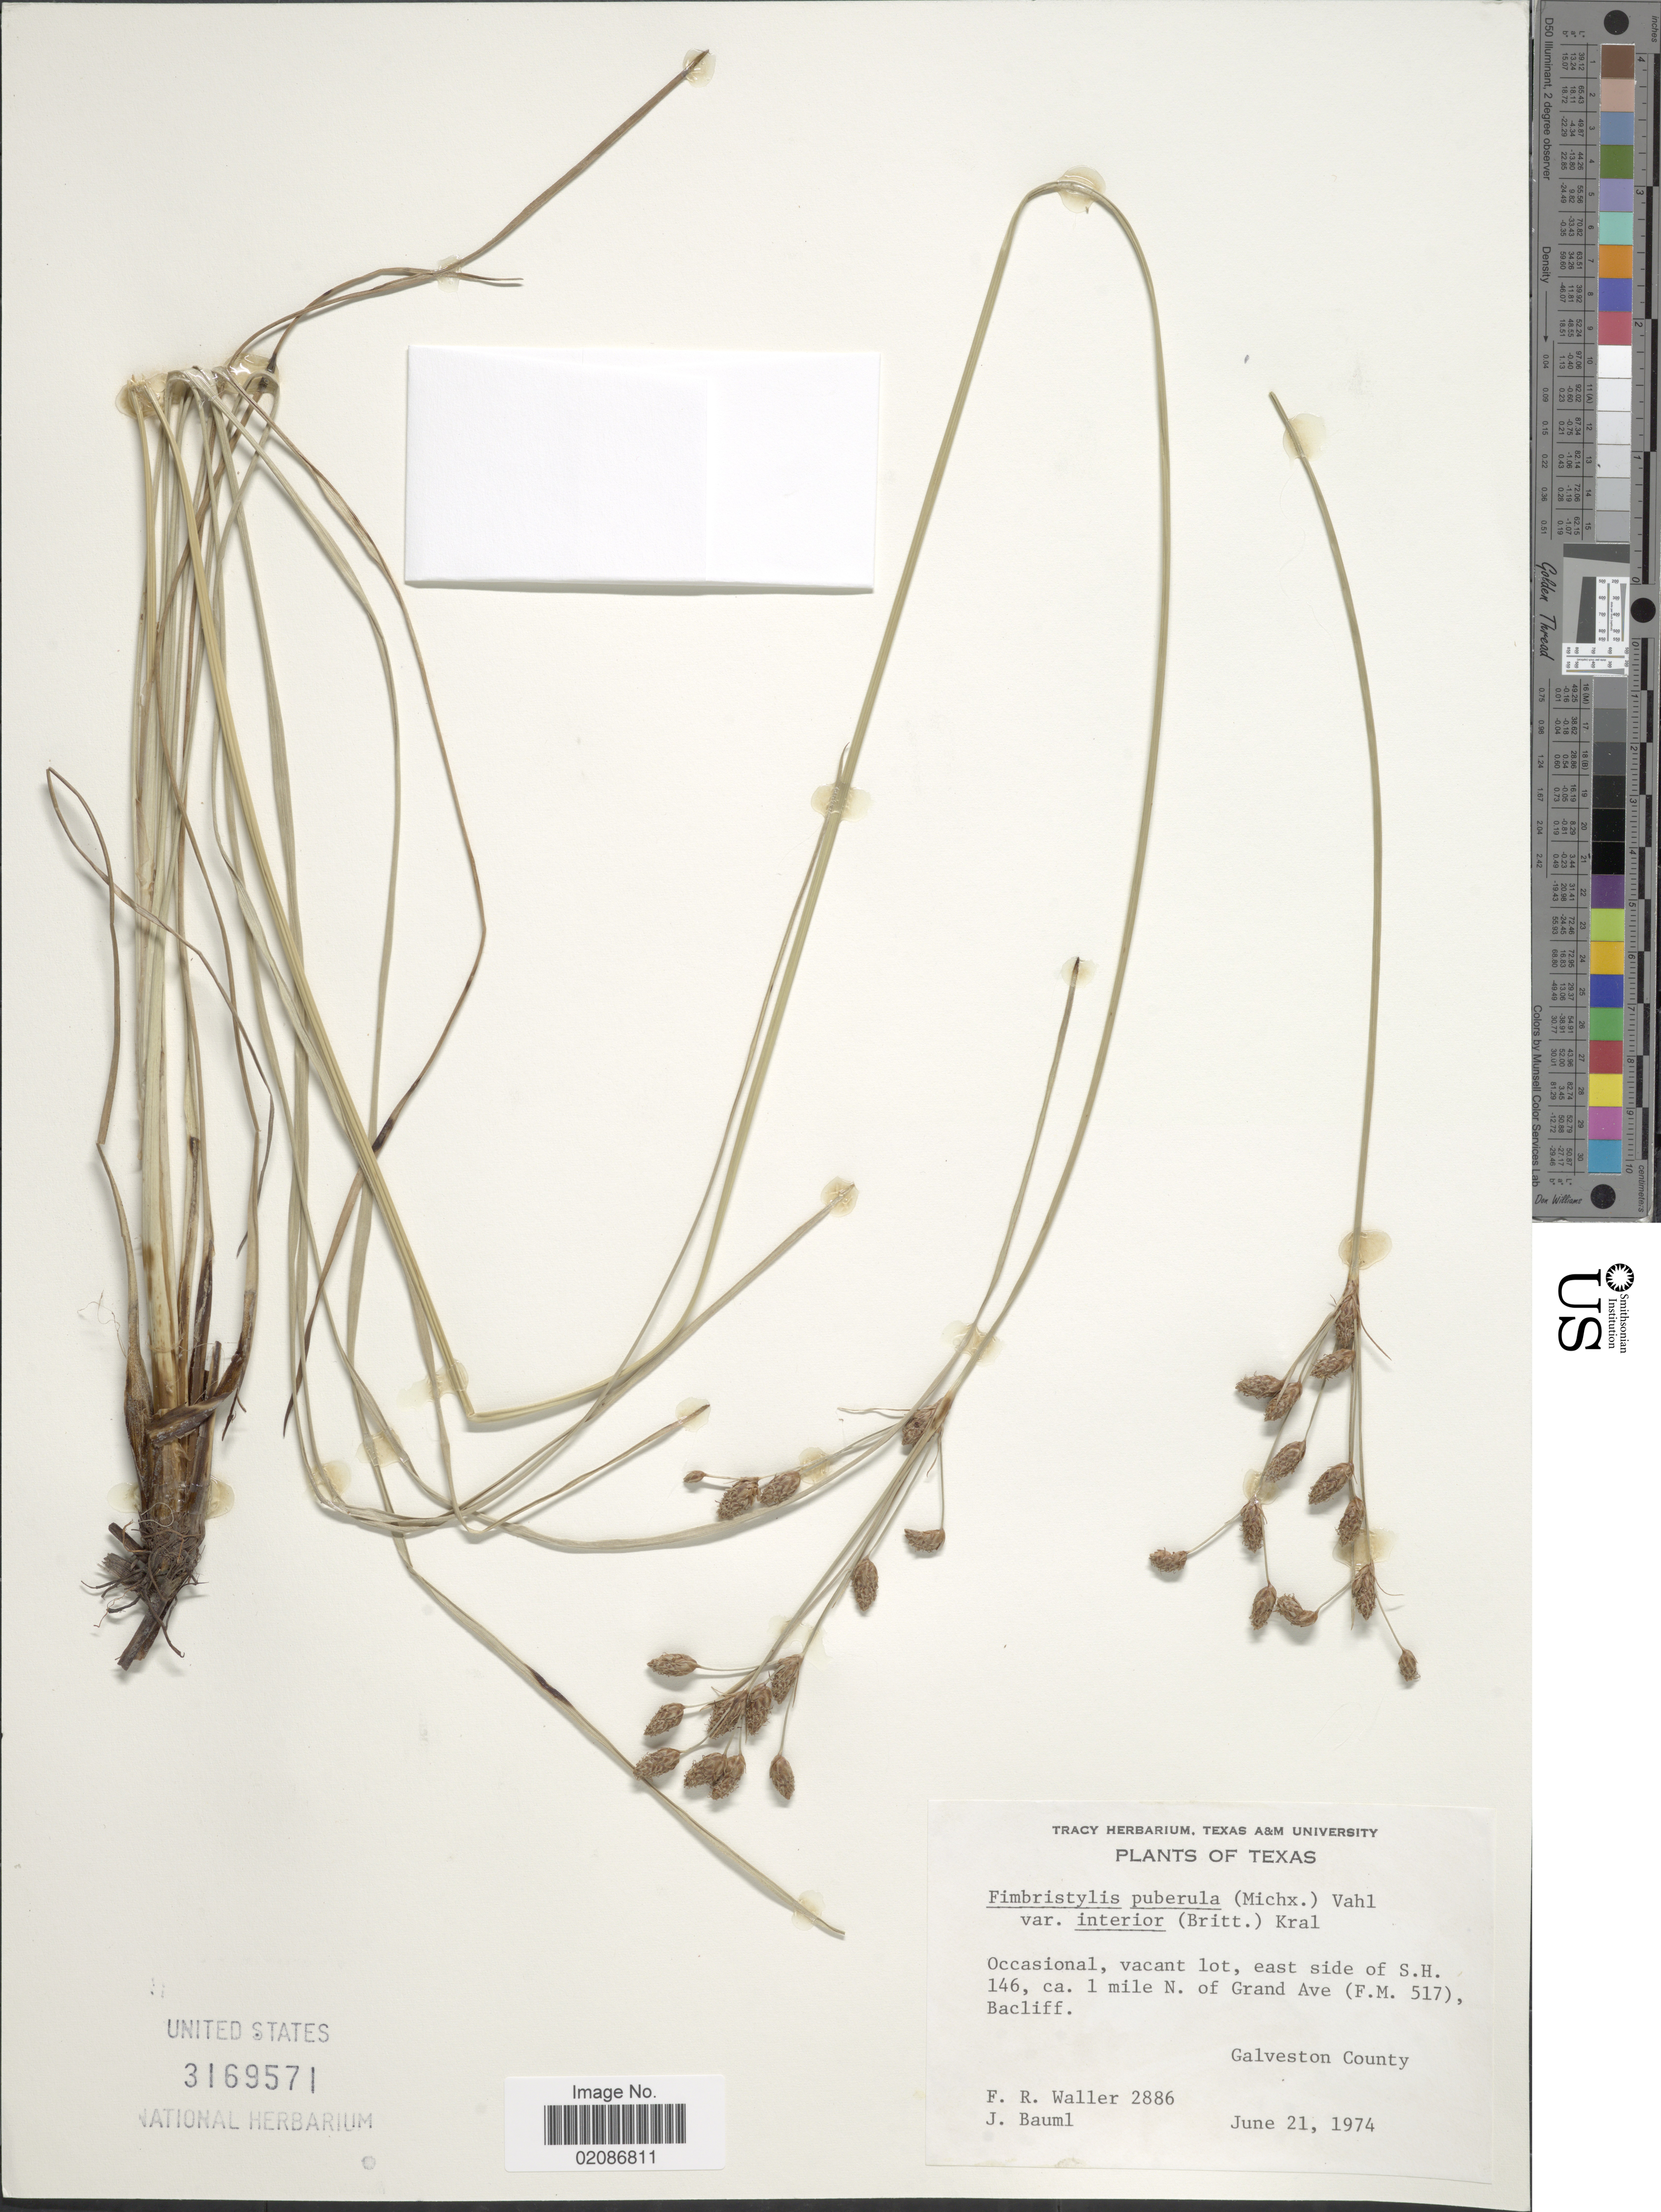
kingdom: Plantae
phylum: Tracheophyta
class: Liliopsida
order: Poales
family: Cyperaceae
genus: Fimbristylis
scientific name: Fimbristylis puberula var. interior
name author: (Britton) Kral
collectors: F. R. Waller & J. Bauml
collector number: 2886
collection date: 1974-06-21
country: United States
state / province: Texas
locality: East side of S.H. 146, ca. 1 mile N of Grand Ave (F.M. 517), Baycliff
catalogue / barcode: US 3169571